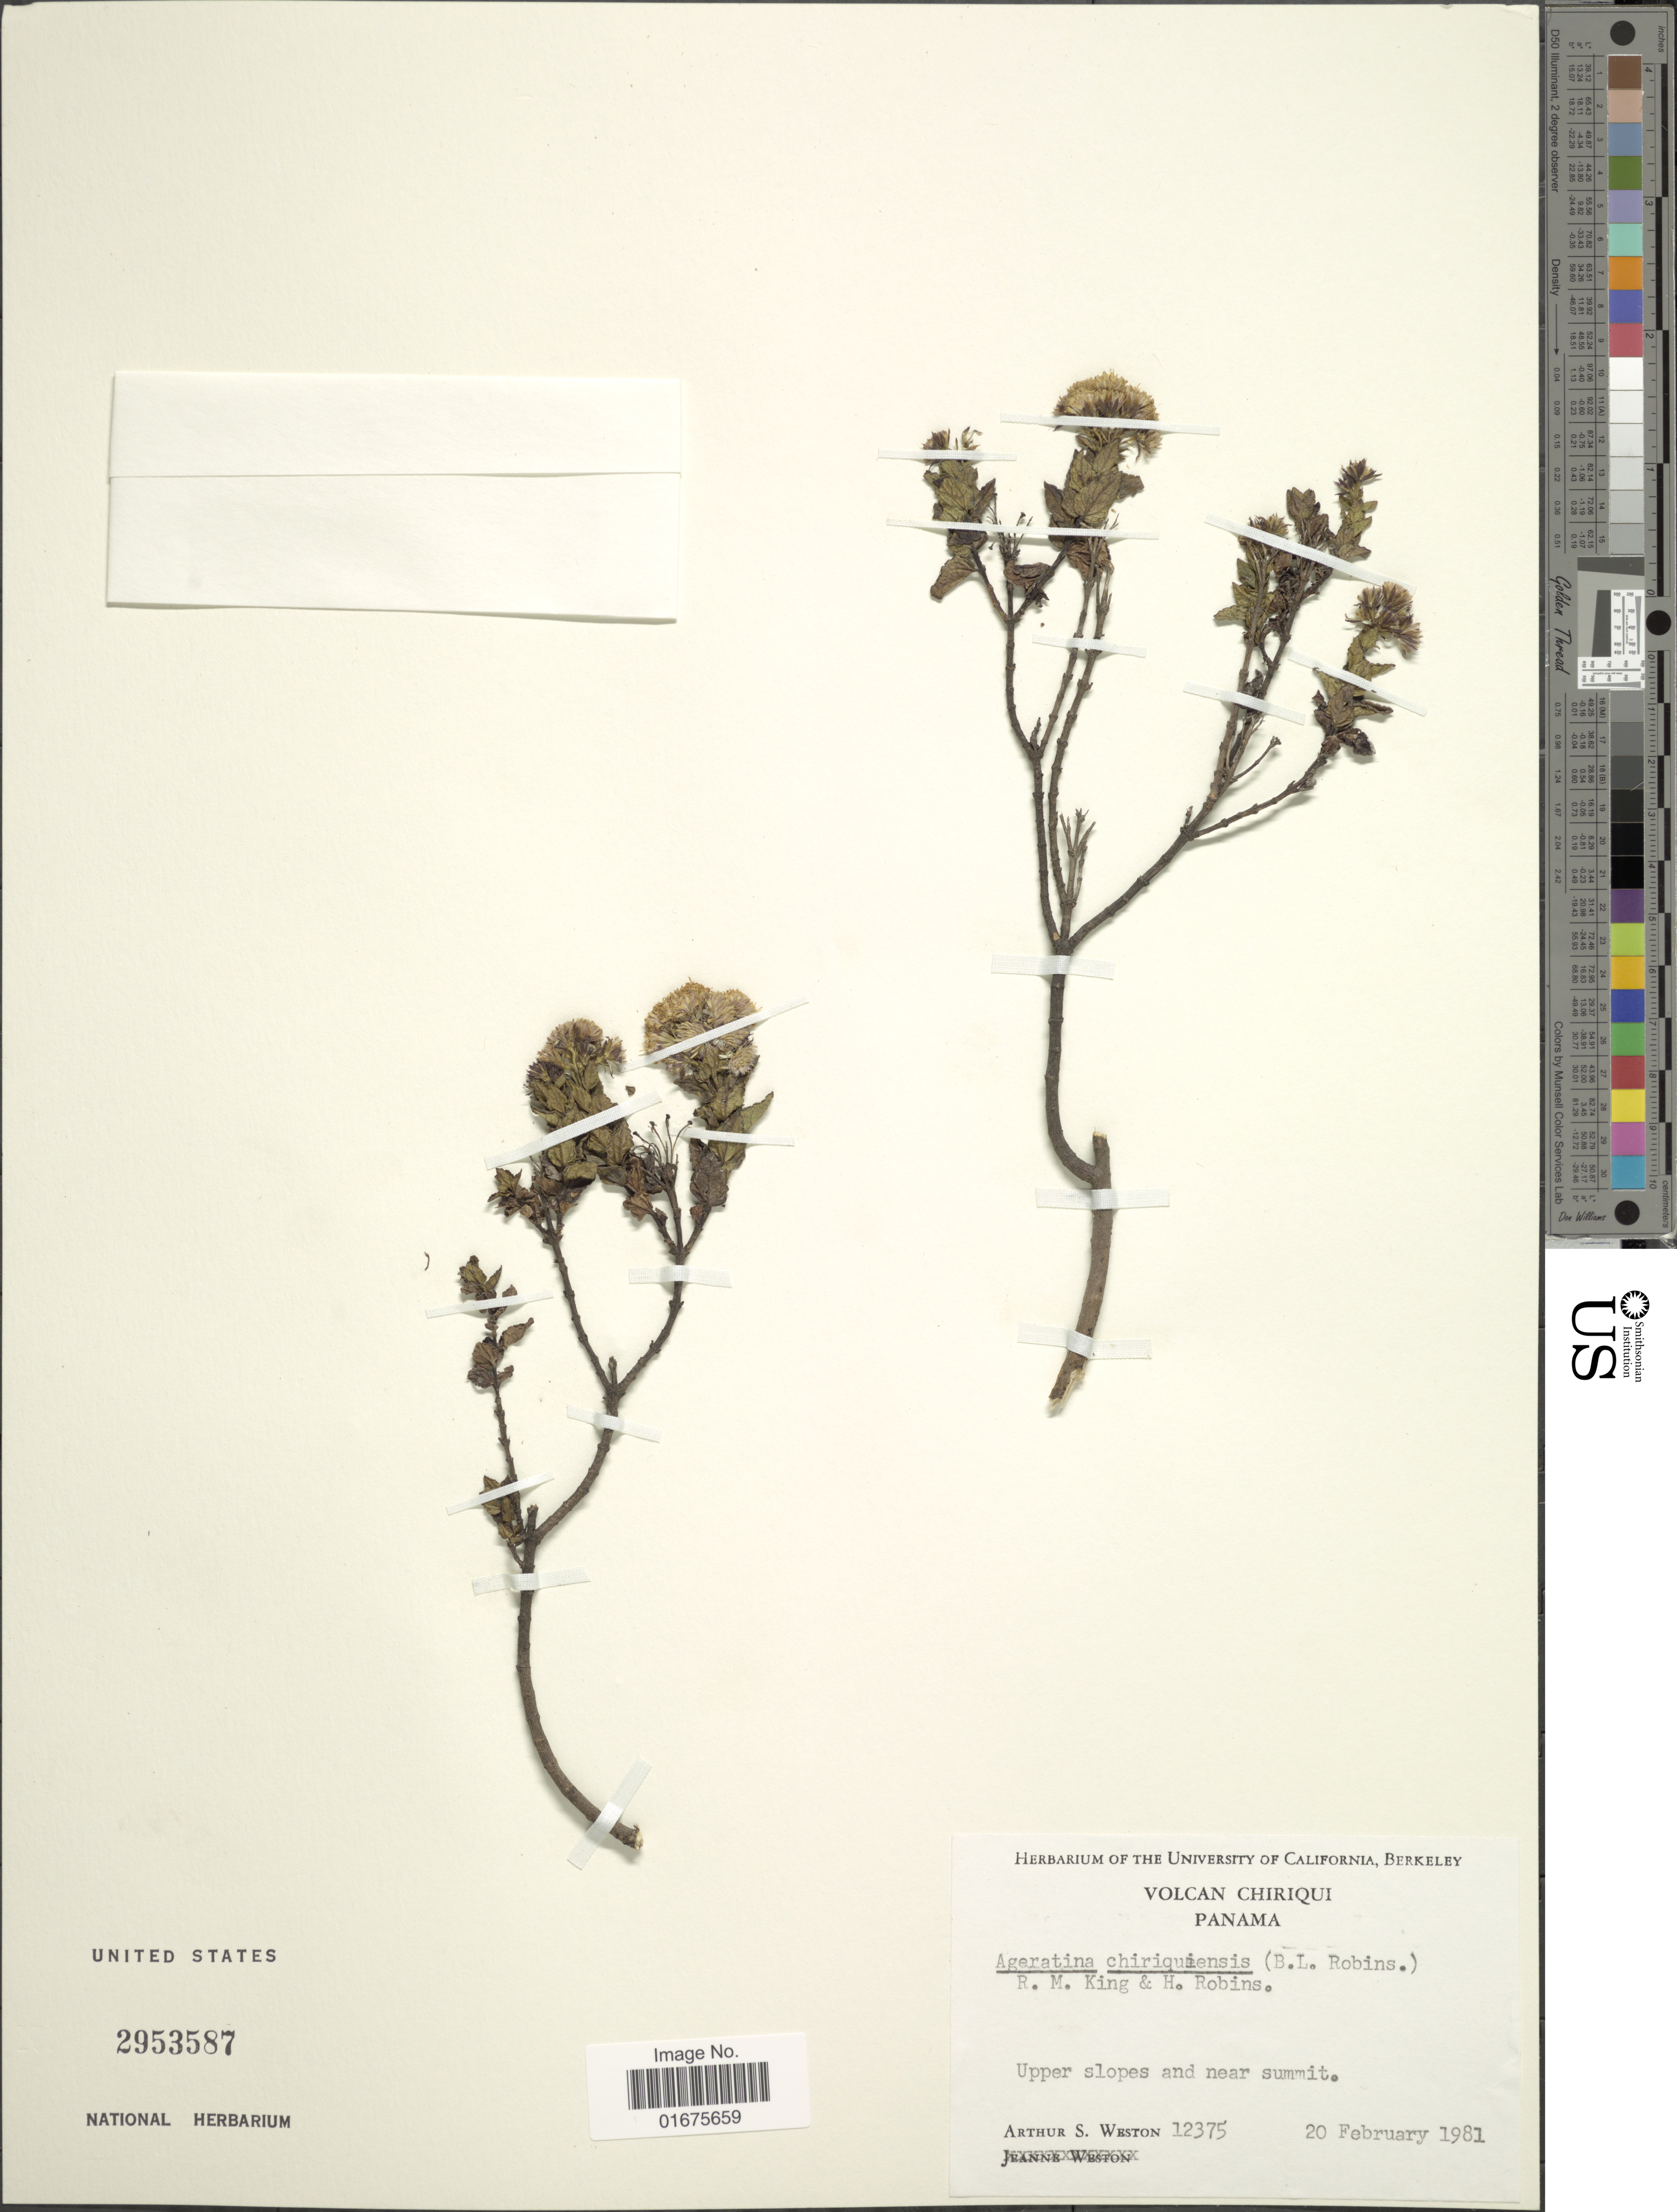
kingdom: Plantae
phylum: Tracheophyta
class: Magnoliopsida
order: Asterales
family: Asteraceae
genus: Ageratina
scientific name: Ageratina chiriquensis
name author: (B.L. Rob.) R.M. King & H. Rob.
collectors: A. Weston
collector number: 12375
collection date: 1981-02-20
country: Panama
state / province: Chiriqui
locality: Volcan Chiriqui, upper slopes and near summit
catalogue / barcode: US 2953587